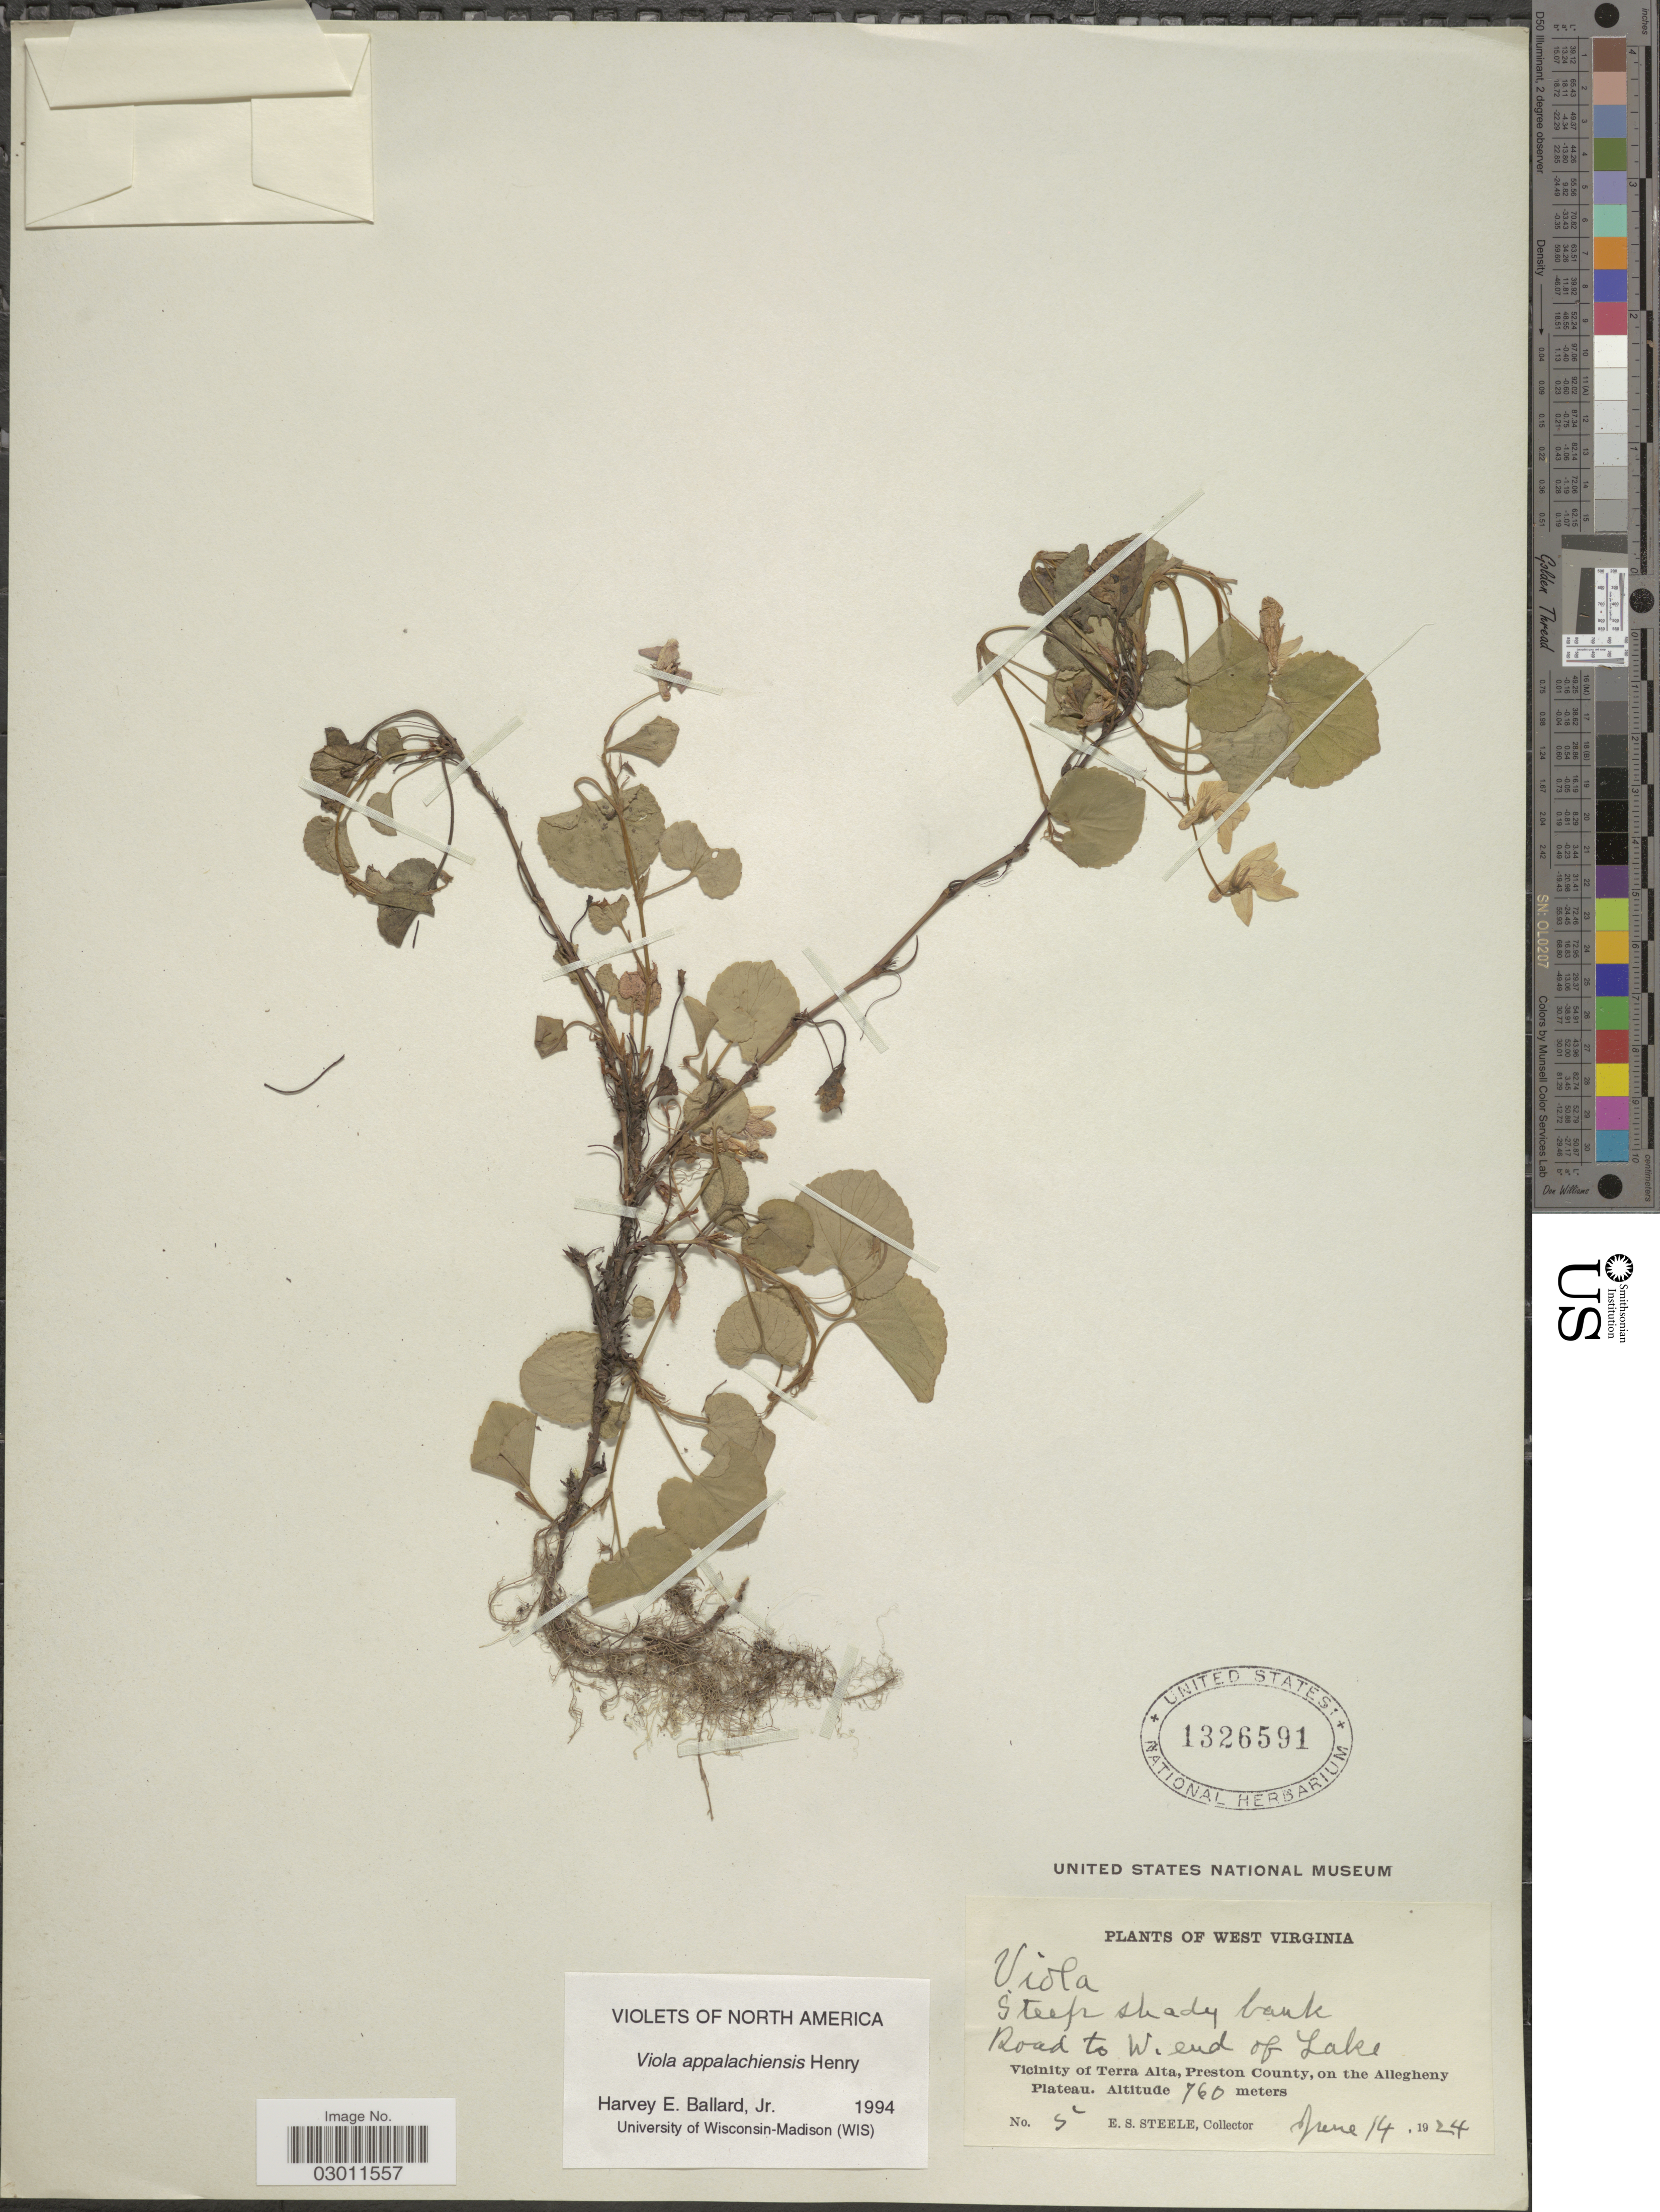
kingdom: Plantae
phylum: Tracheophyta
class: Magnoliopsida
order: Malpighiales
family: Violaceae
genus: Viola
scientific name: Viola appalachiensis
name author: L.K. Henry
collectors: E. Steele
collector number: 5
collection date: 1924-06-14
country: United States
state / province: West Virginia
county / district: Preston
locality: Road to W. end of Lake, Vicinity of Terra Alta, Preston County, on the Allegheny Plateau.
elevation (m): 760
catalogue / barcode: US 1326591